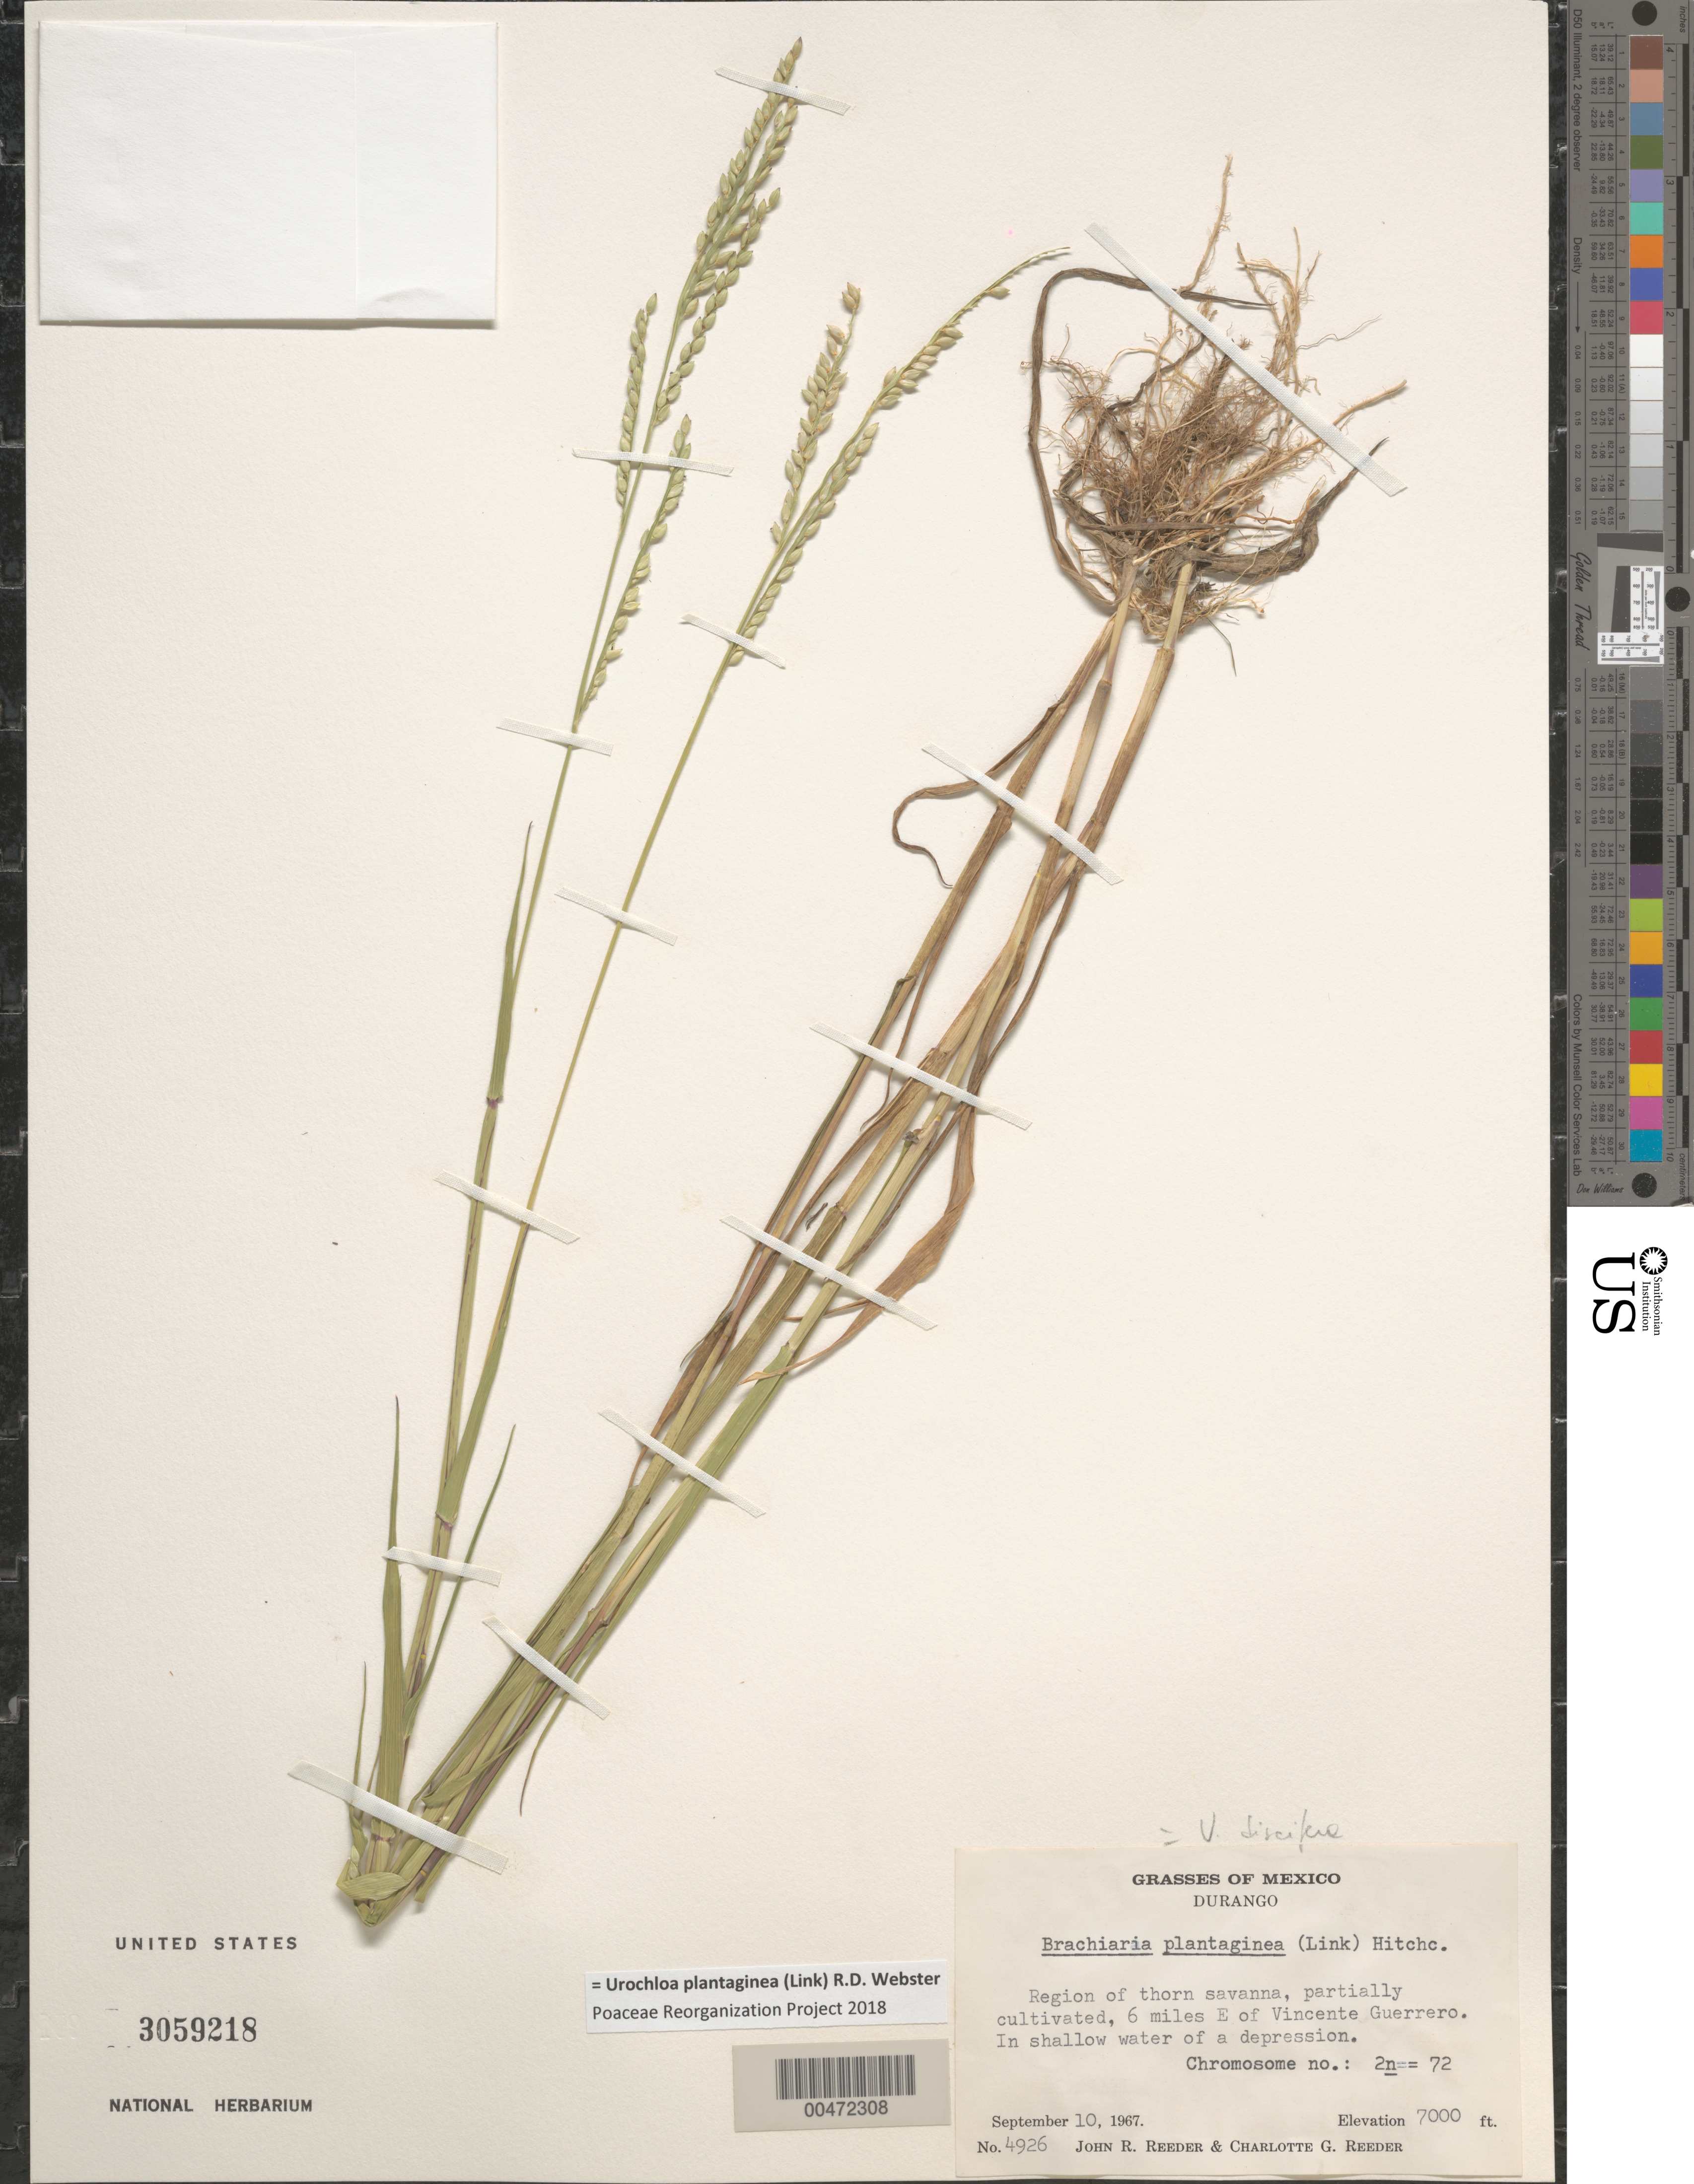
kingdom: Plantae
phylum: Tracheophyta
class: Liliopsida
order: Poales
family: Poaceae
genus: Urochloa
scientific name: Urochloa plantiginea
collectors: J. R. Reeder & C. G. Reeder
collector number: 4926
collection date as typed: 10 Sep 1967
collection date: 1967-09-10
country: Mexico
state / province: Durango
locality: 6 mi E of Vincente Guerrero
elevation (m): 2134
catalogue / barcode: US 3059218